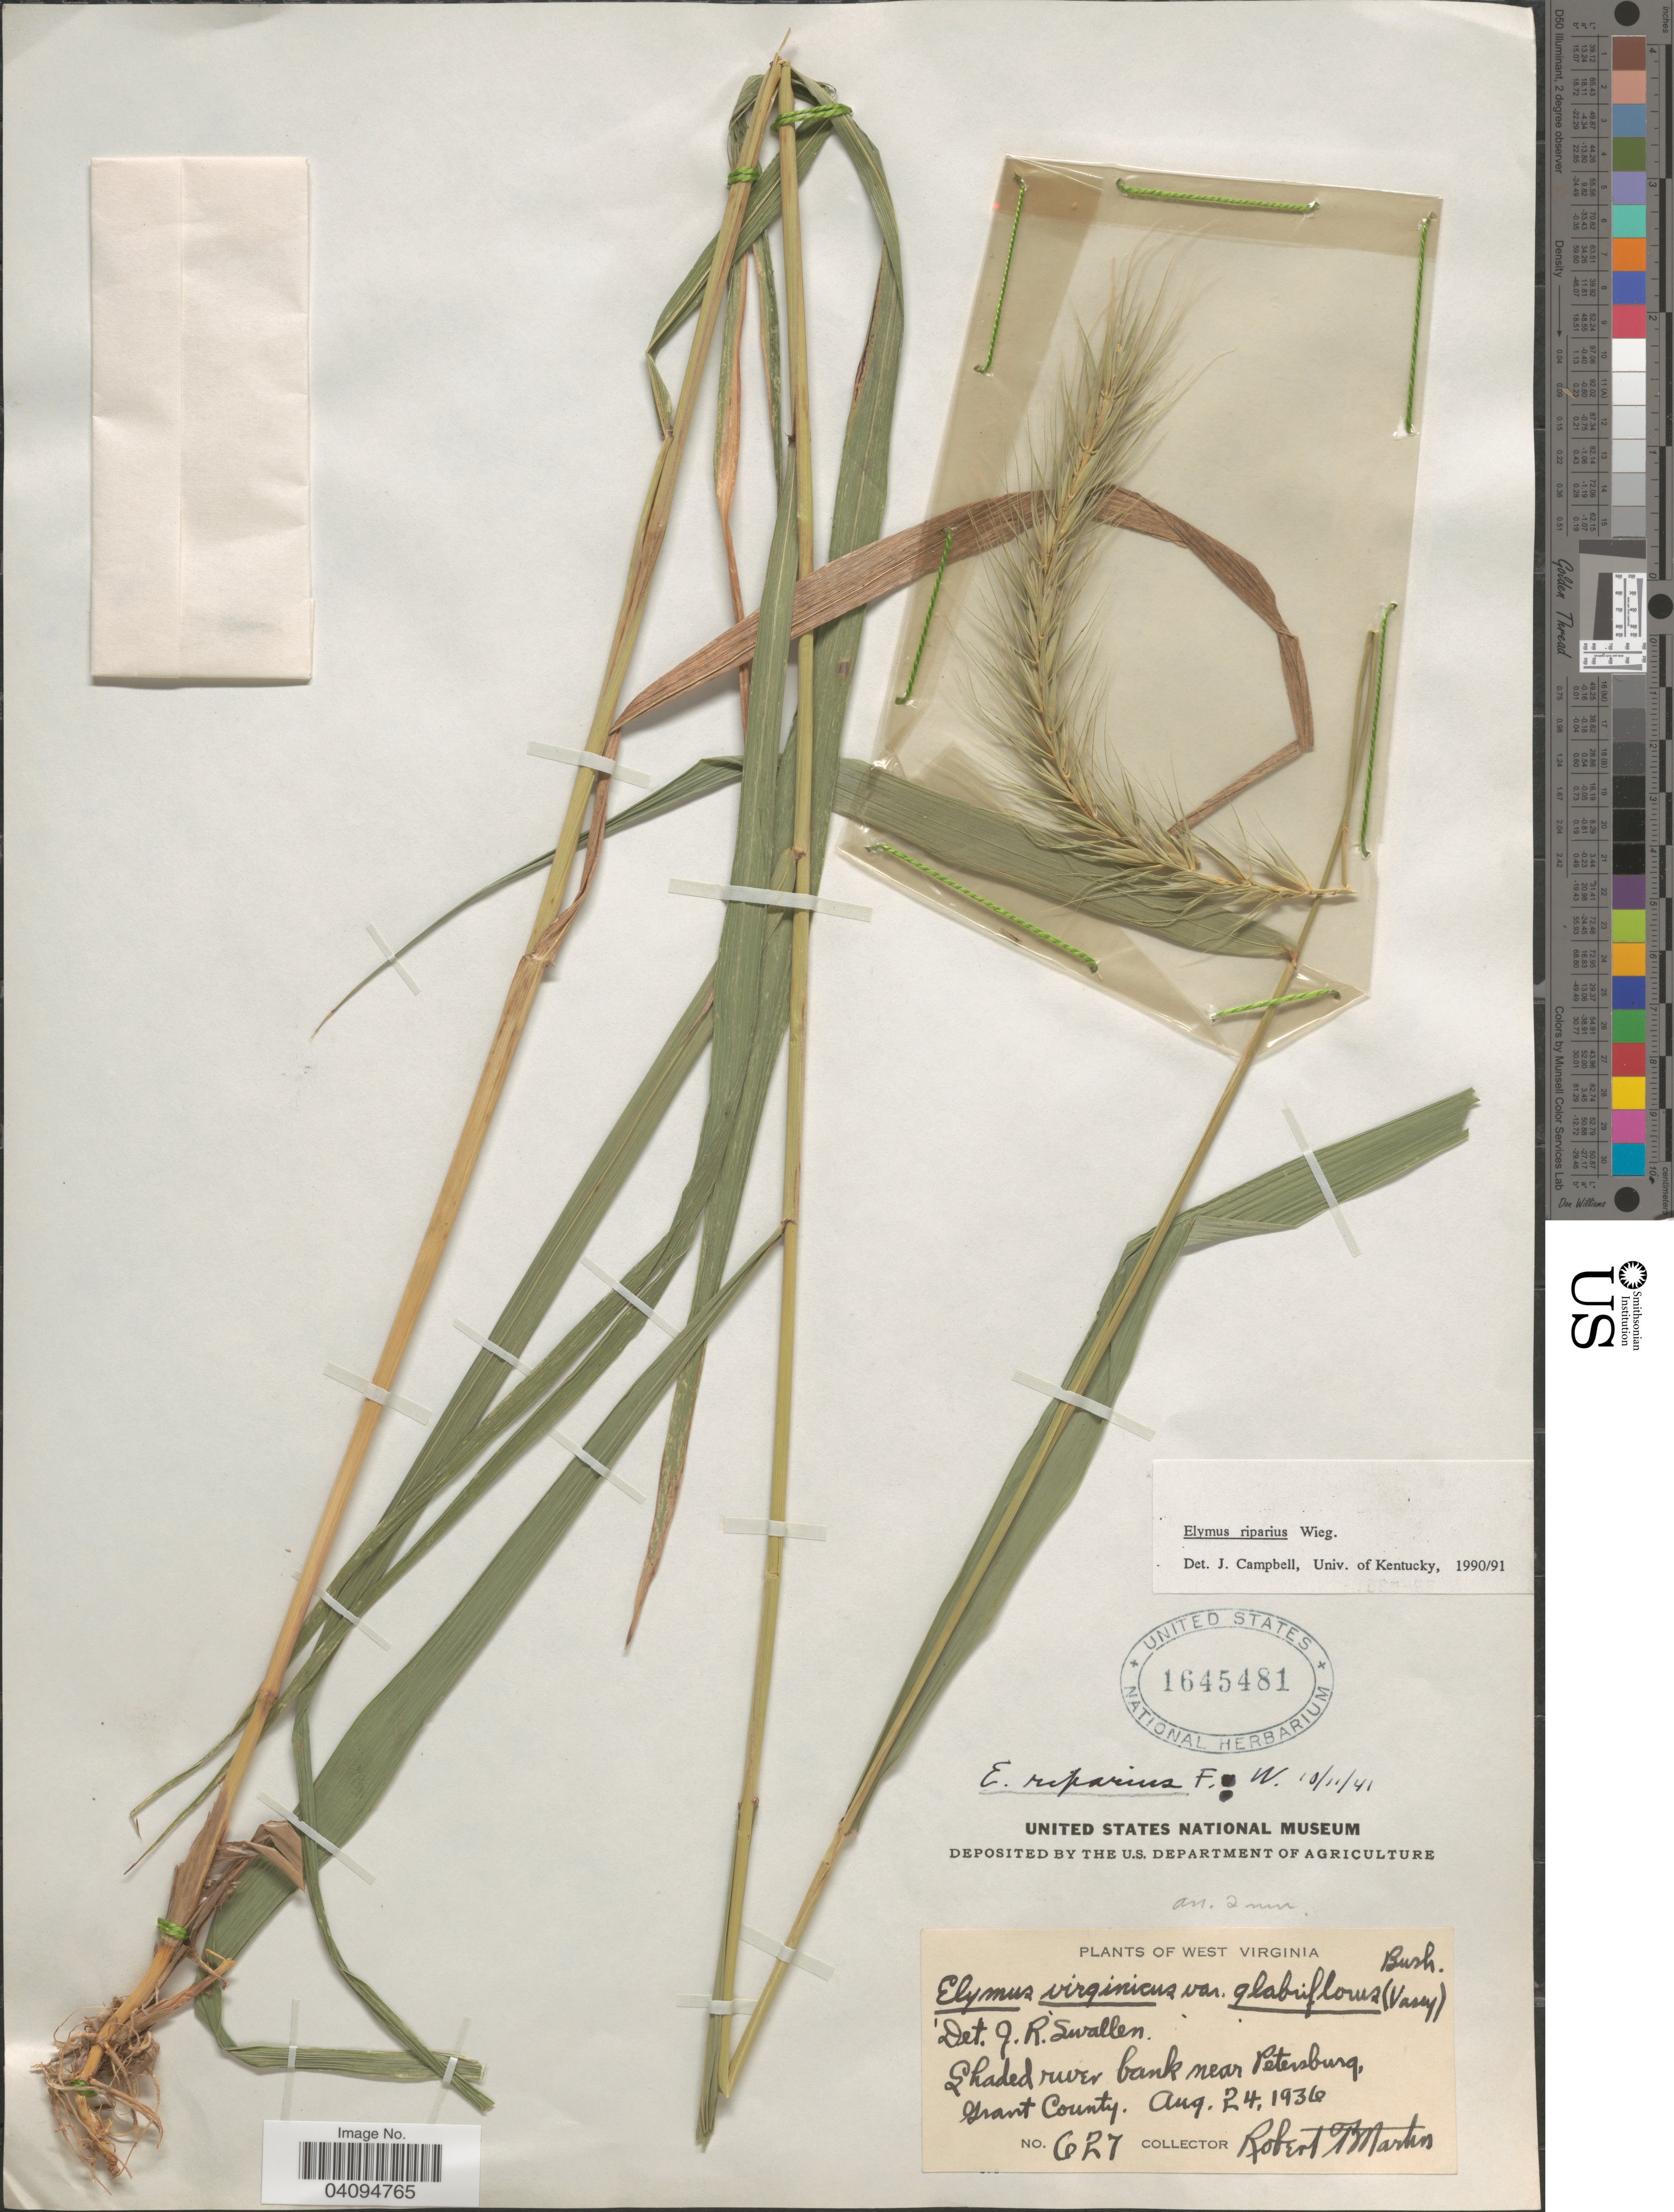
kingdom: Plantae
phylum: Tracheophyta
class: Liliopsida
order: Poales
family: Poaceae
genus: Elymus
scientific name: Elymus riparius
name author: Wiegand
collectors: R. F. Martin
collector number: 627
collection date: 1936-08-24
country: United States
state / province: West Virginia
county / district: Grant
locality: Shaded river bank near Petersburg. Grant County.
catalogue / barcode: US 1645481